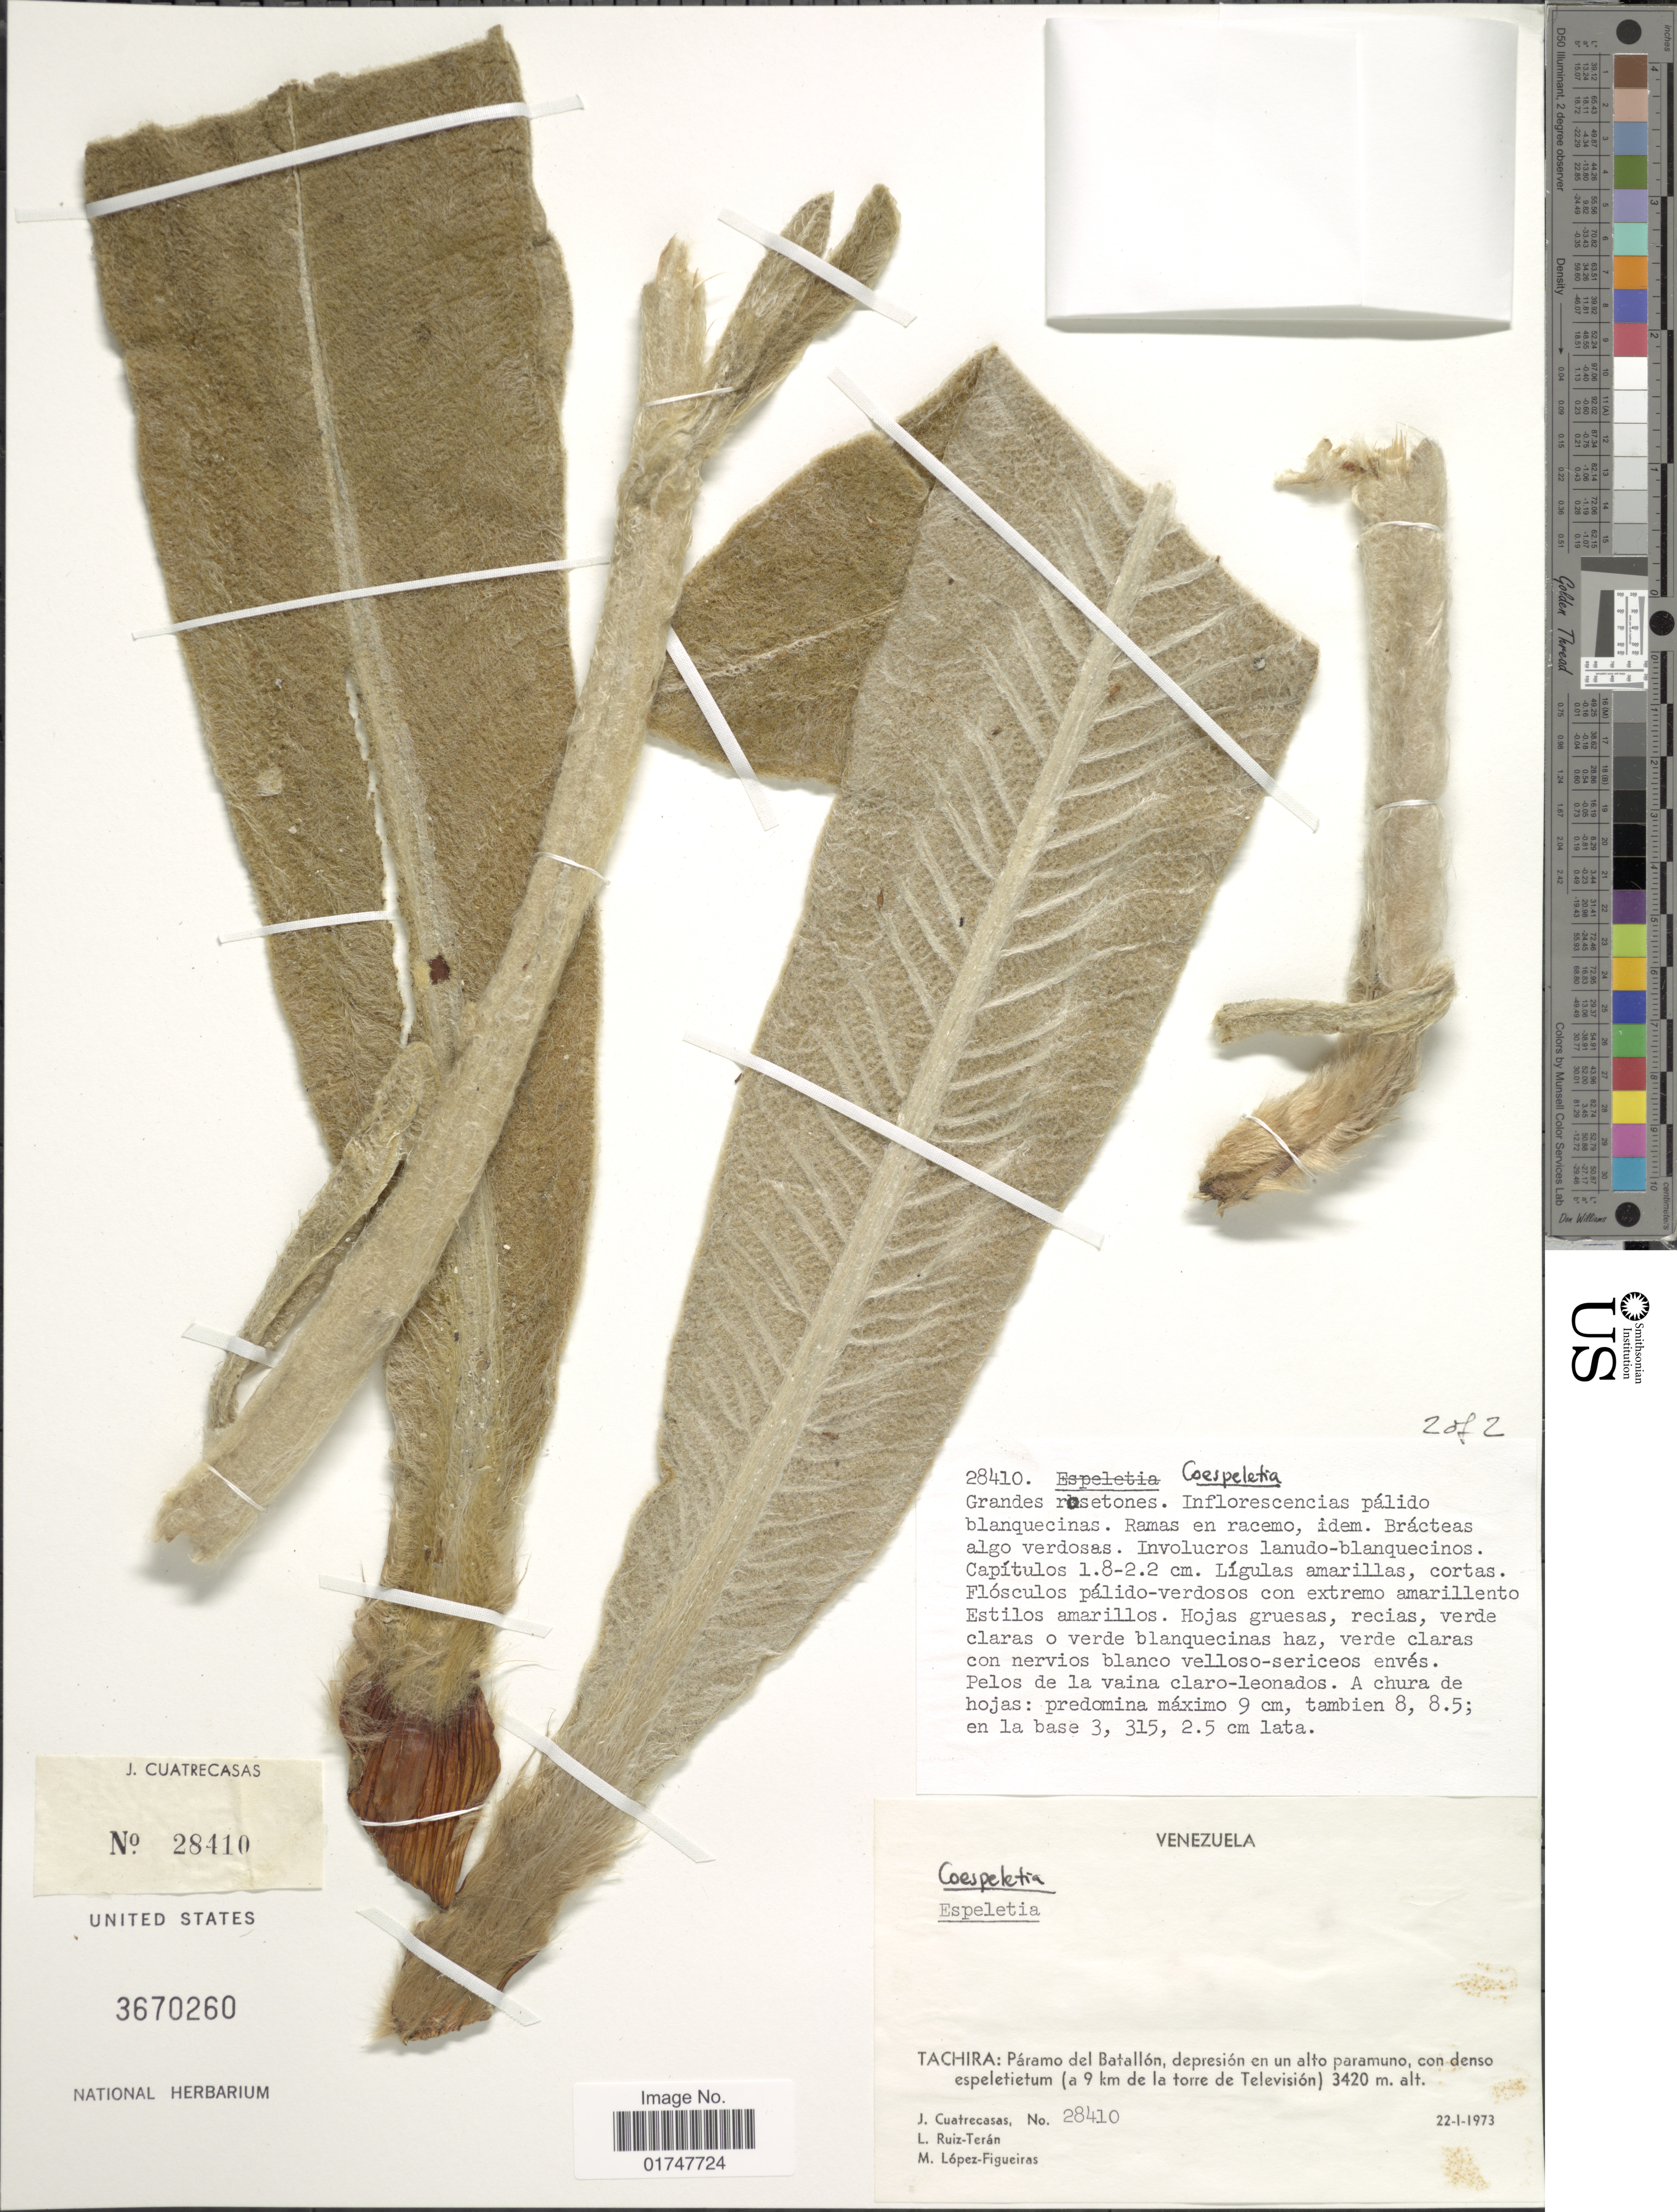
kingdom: Plantae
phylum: Tracheophyta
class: Magnoliopsida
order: Asterales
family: Asteraceae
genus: Coespeletia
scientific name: Coespeletia sp.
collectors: J. Cuatrecasas, L. E. Ruíz-Terán & M. López Figueiras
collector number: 28410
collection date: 1973-01-22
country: Venezuela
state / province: Tachira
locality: Páramo del Batallón, depresión en un alto paramuno, con denso espeletietum (a 9 km de la torre de Televisión)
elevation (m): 3420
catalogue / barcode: US 3670260